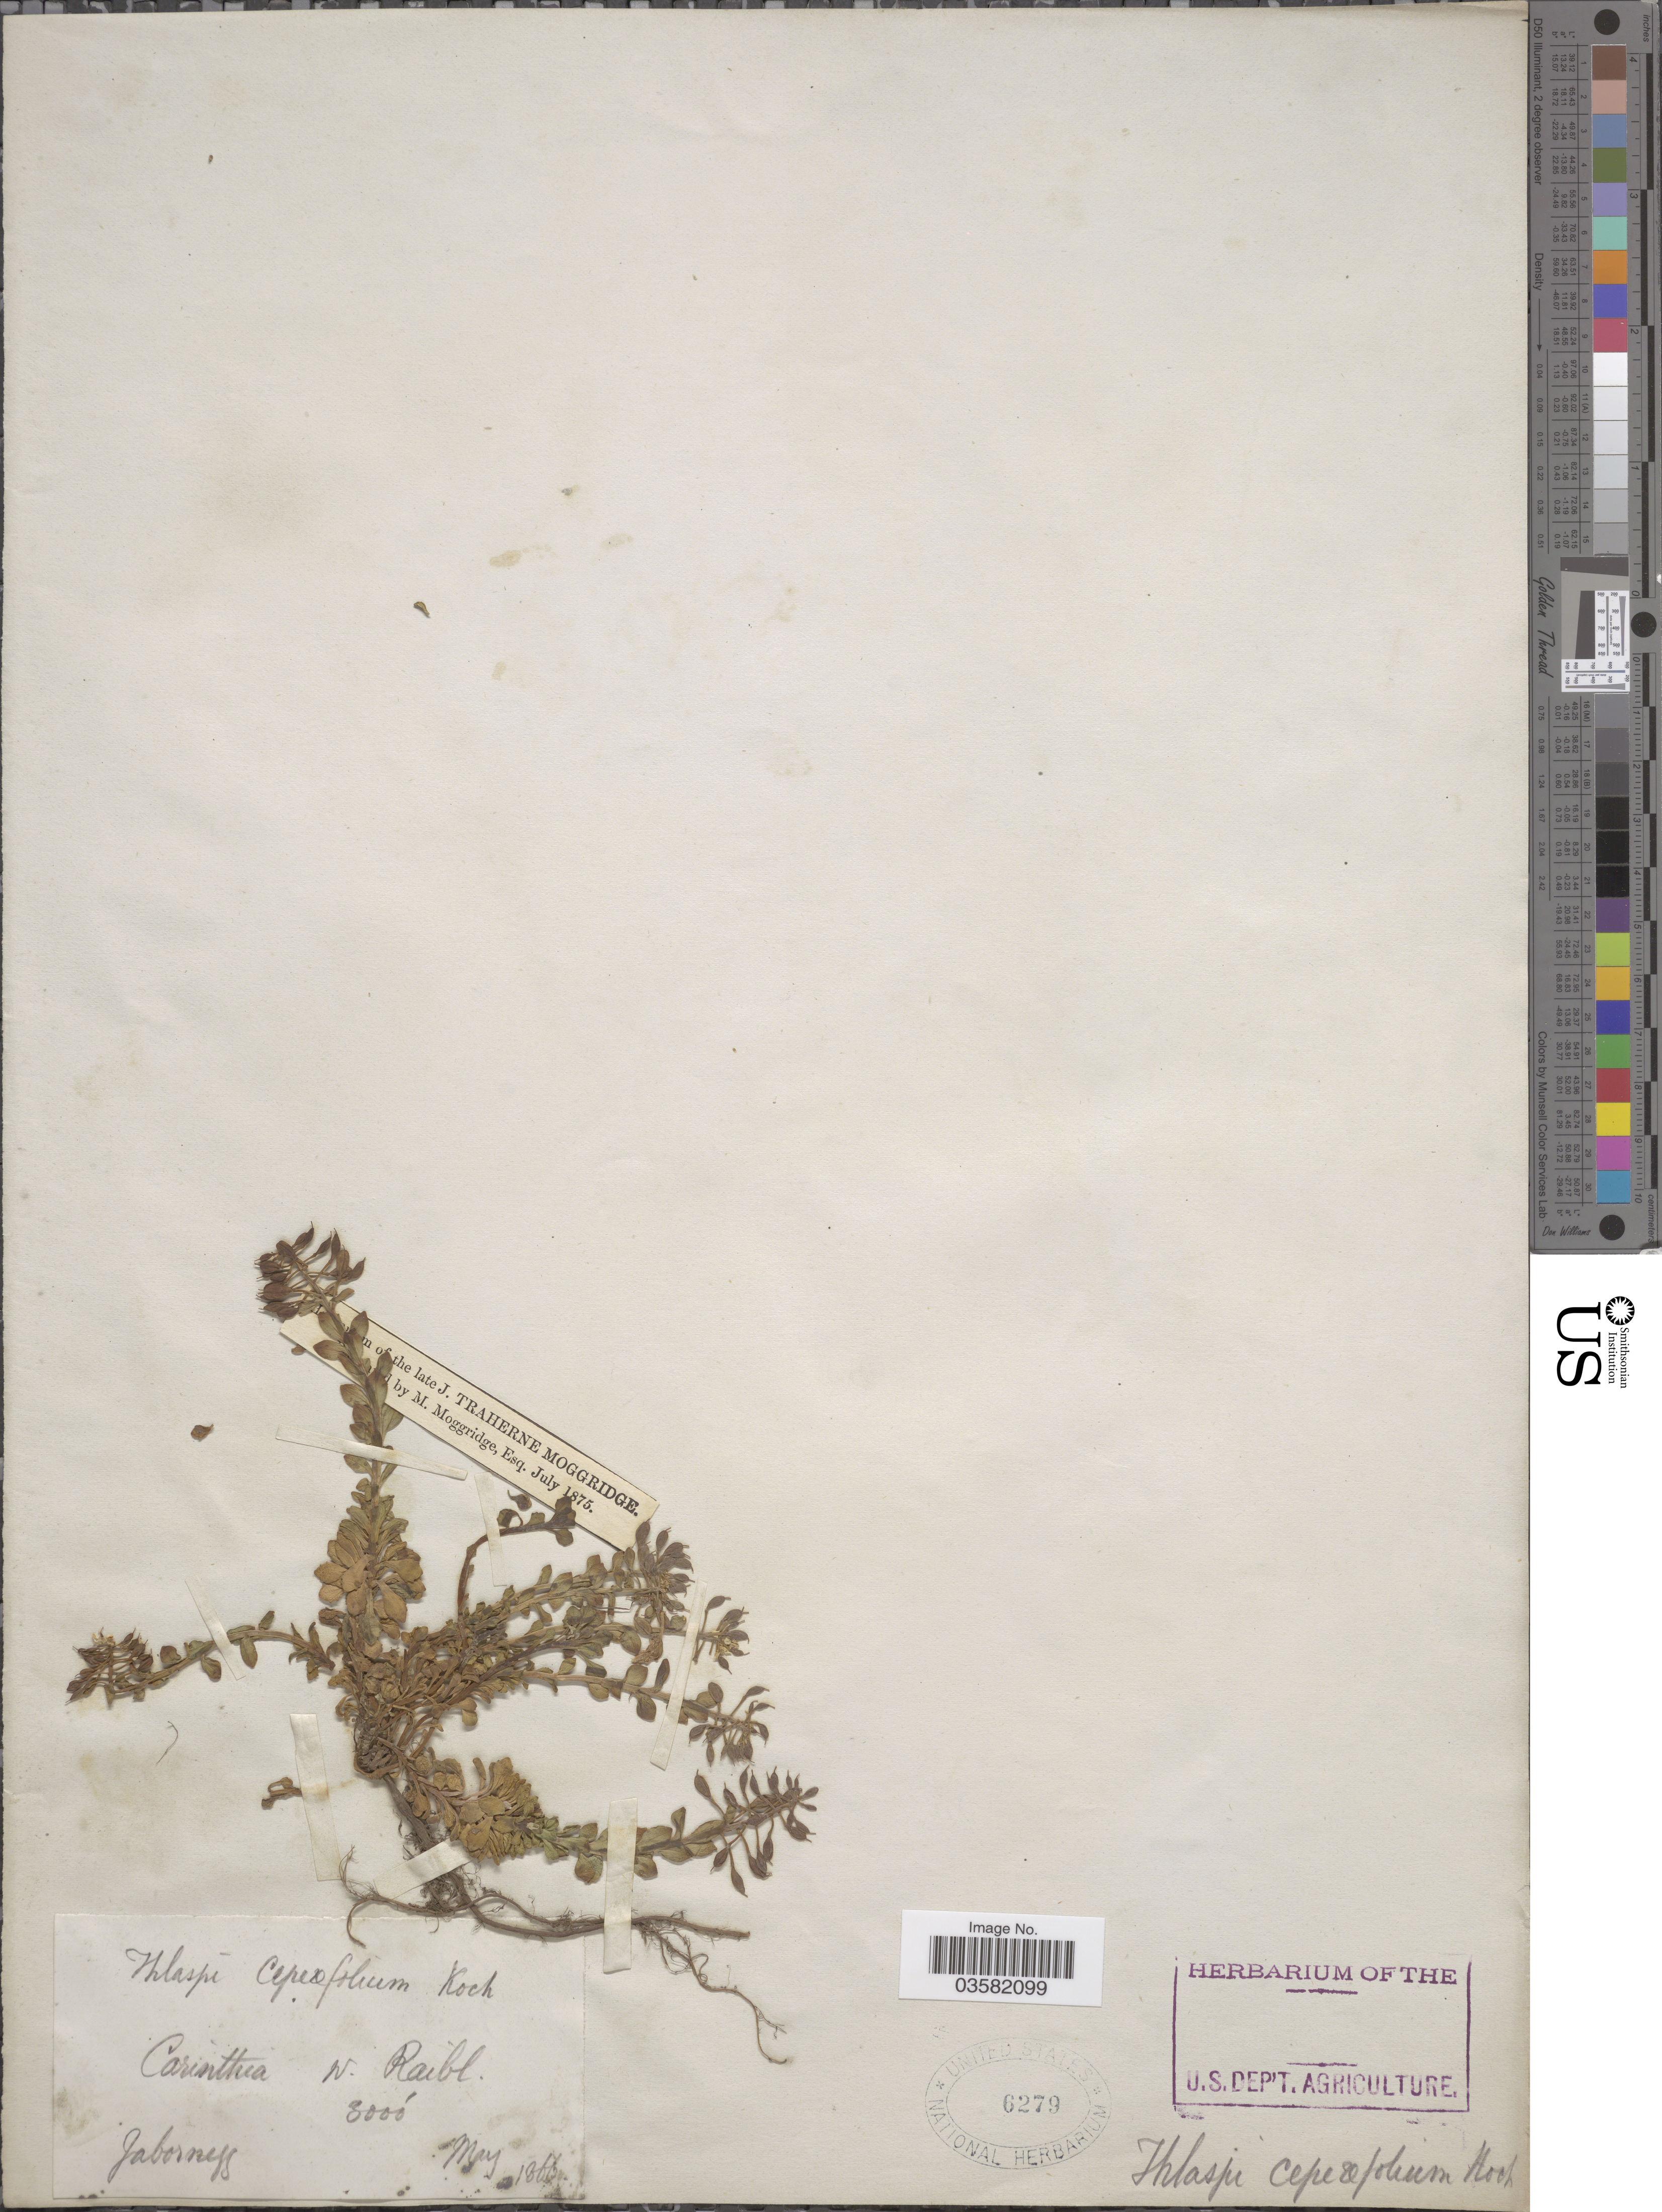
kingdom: Plantae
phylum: Tracheophyta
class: Magnoliopsida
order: Brassicales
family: Brassicaceae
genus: Thlaspi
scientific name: Thlaspi cepaeifolium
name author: (Wulfen) W.D.J. Koch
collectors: Jabornegg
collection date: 1866-05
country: Austria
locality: Carinthia pr. [interpreted] Raibl.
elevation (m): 914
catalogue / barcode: US 6279